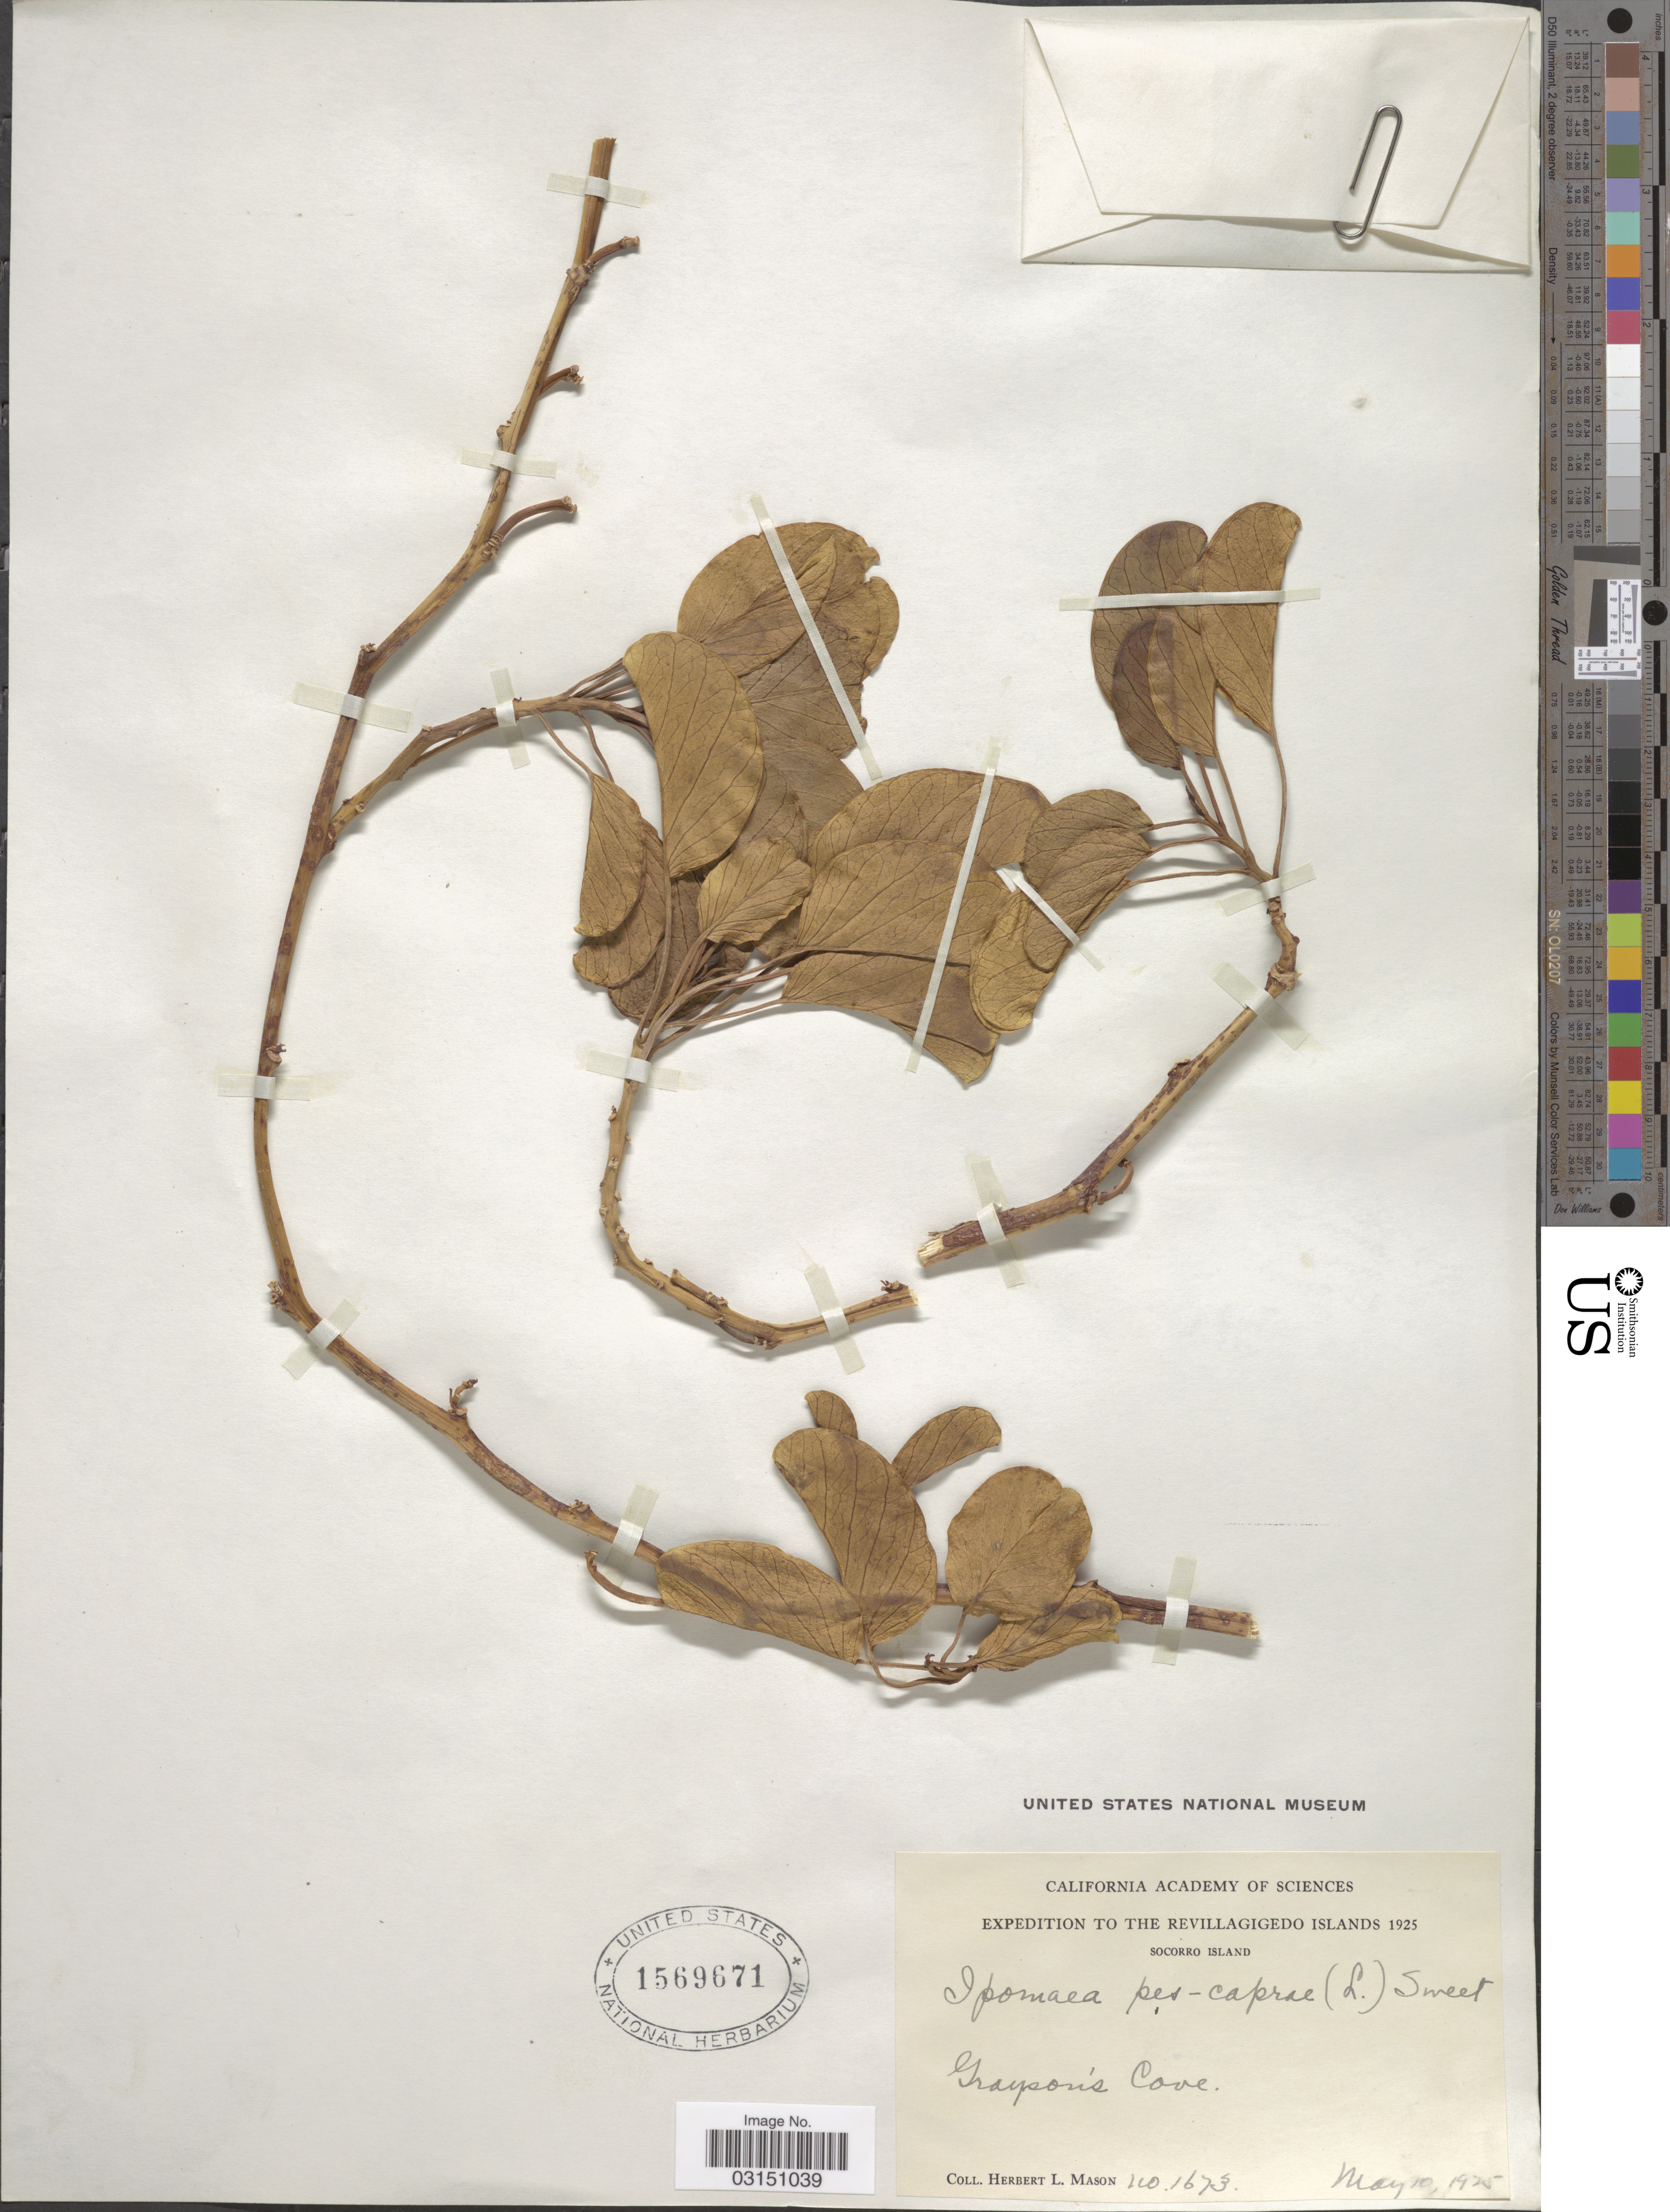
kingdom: Plantae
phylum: Tracheophyta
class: Magnoliopsida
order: Solanales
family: Convolvulaceae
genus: Ipomoea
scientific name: Ipomoea pes-caprae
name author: (L.) R. Br.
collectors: H. L. Mason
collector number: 1673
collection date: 1925-05-10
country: Mexico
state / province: Colima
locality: The Revillagigedo Islands. Socorro Island. Grayson's Cove.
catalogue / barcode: US 1569671